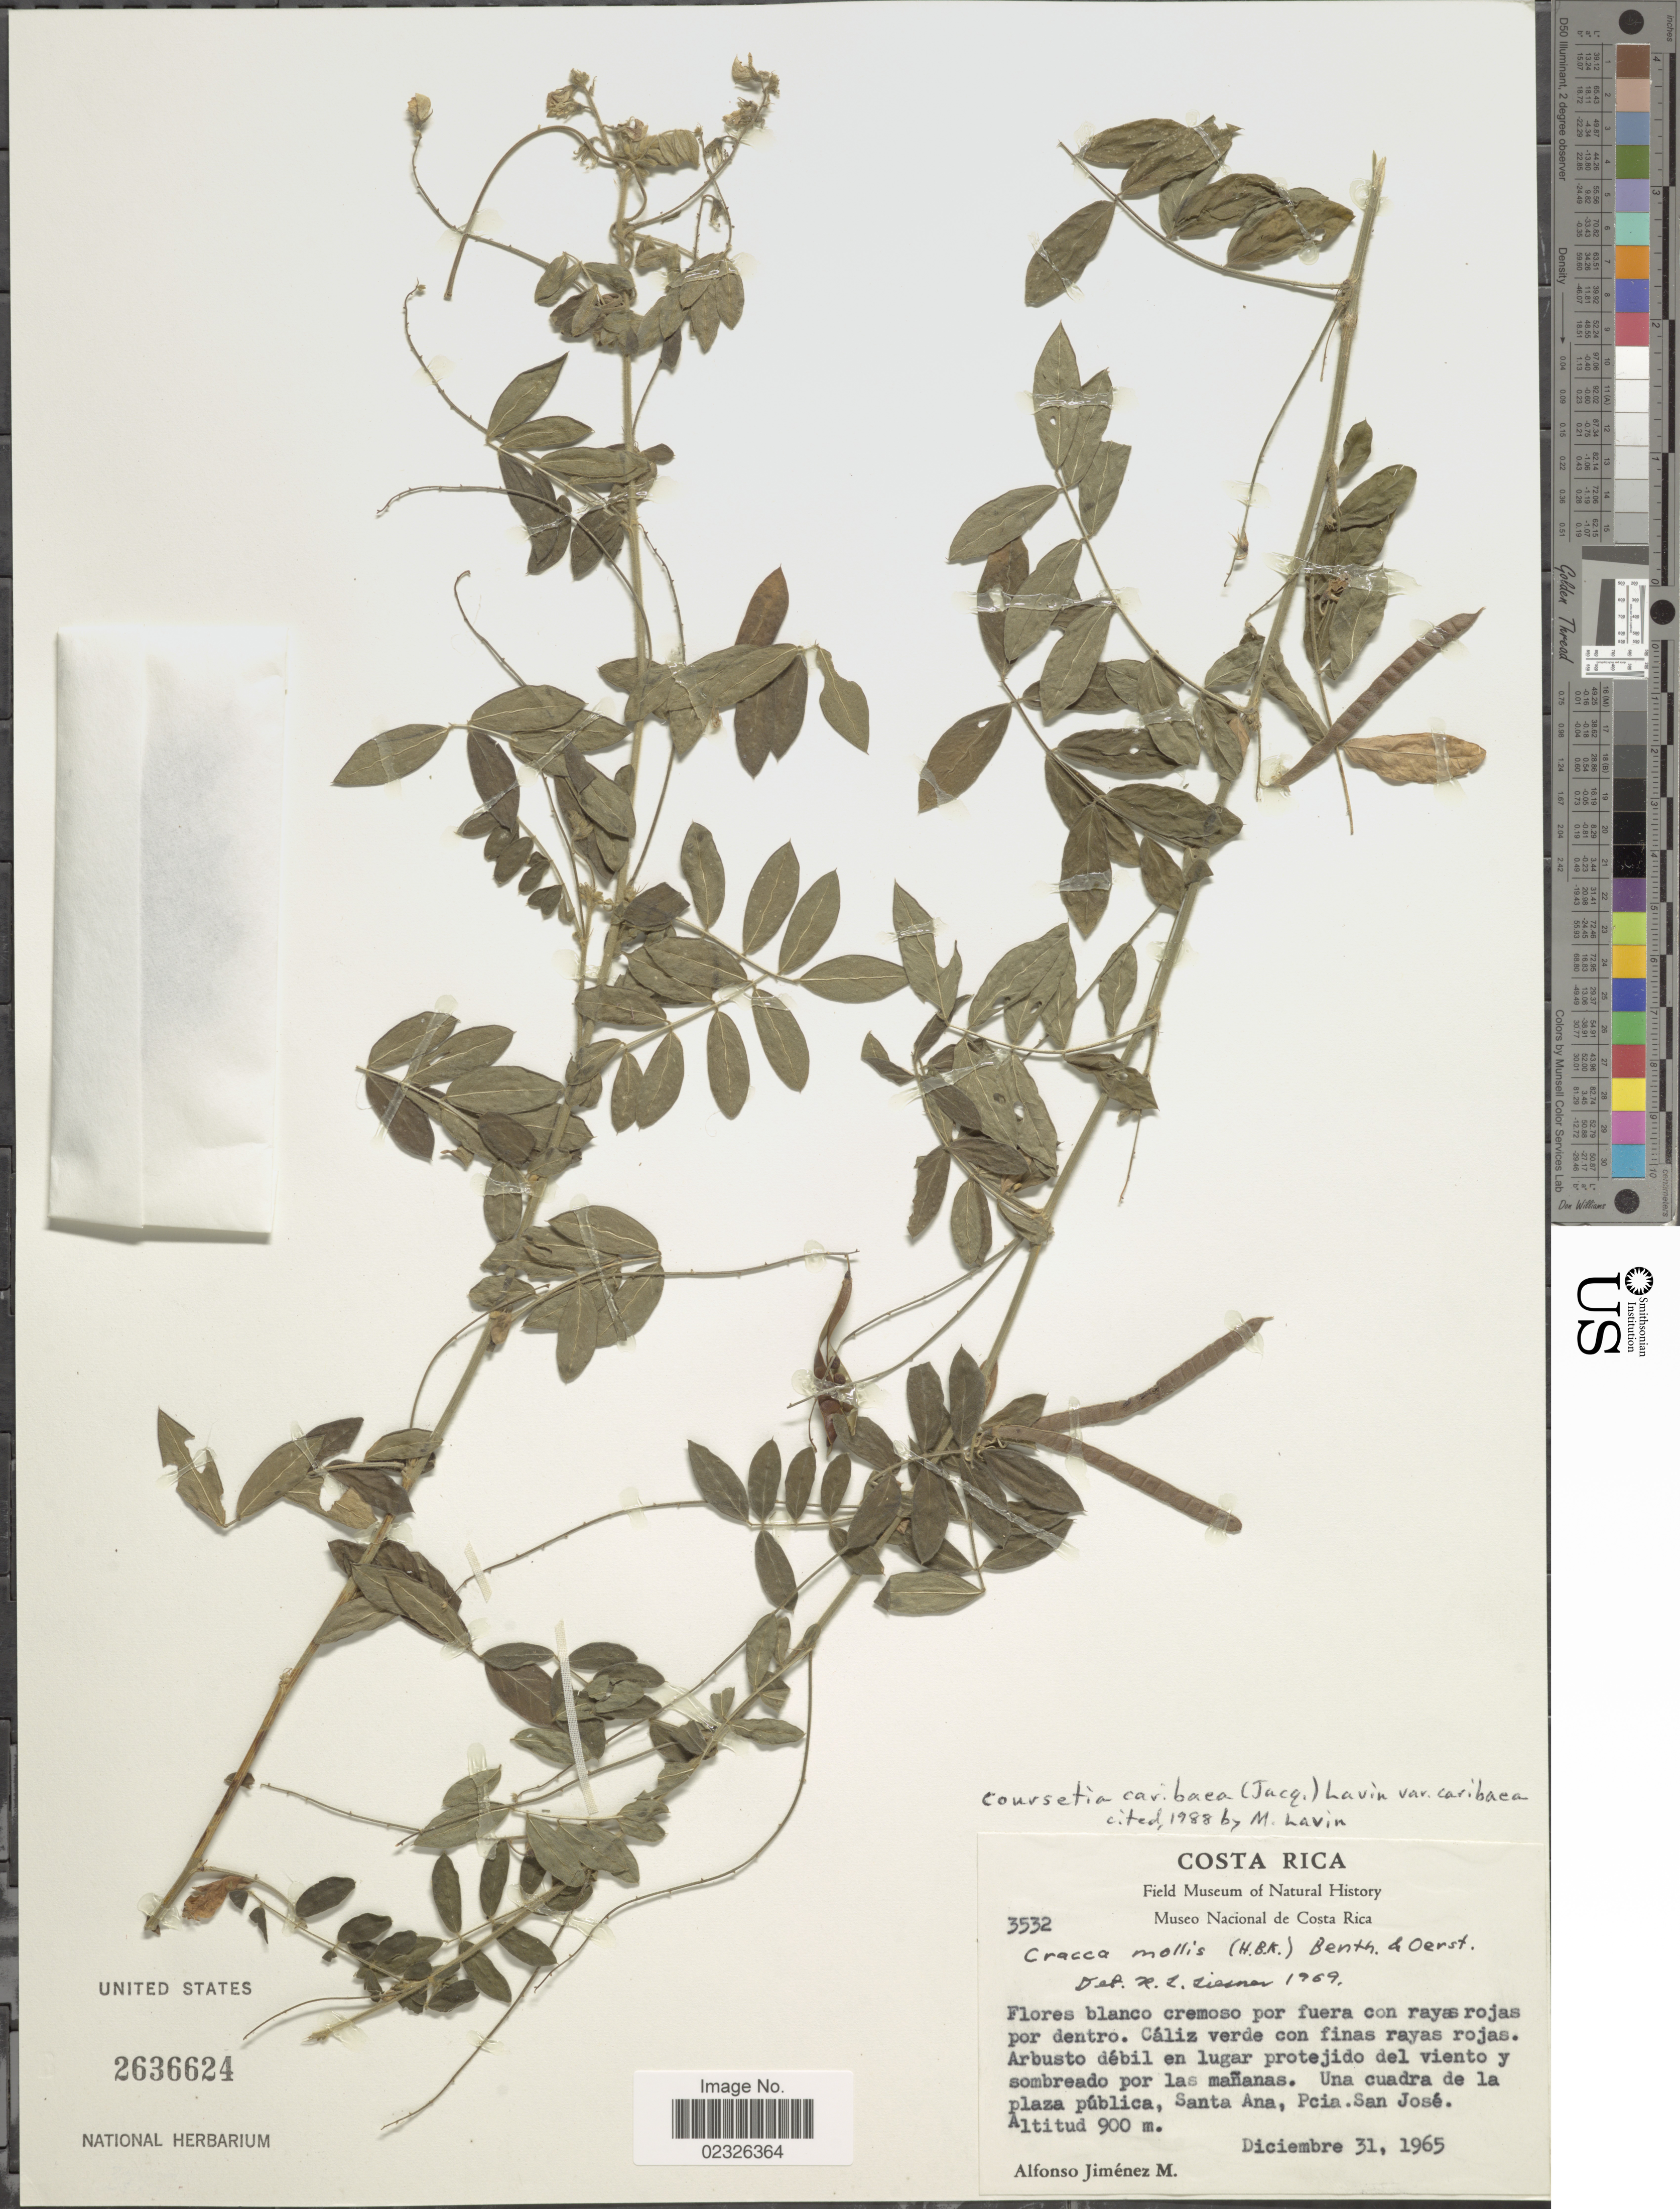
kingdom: Plantae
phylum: Tracheophyta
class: Magnoliopsida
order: Fabales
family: Fabaceae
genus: Coursetia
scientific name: Coursetia caribaea var. caribaea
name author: (Jacq.) Lavin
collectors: A. Jimenez M.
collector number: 3532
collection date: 1965-12-31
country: Costa Rica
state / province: San José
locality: Una cuandra de la plaza publica, Santa Ana, Pcia. San Jose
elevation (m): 900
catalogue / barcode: US 2636624